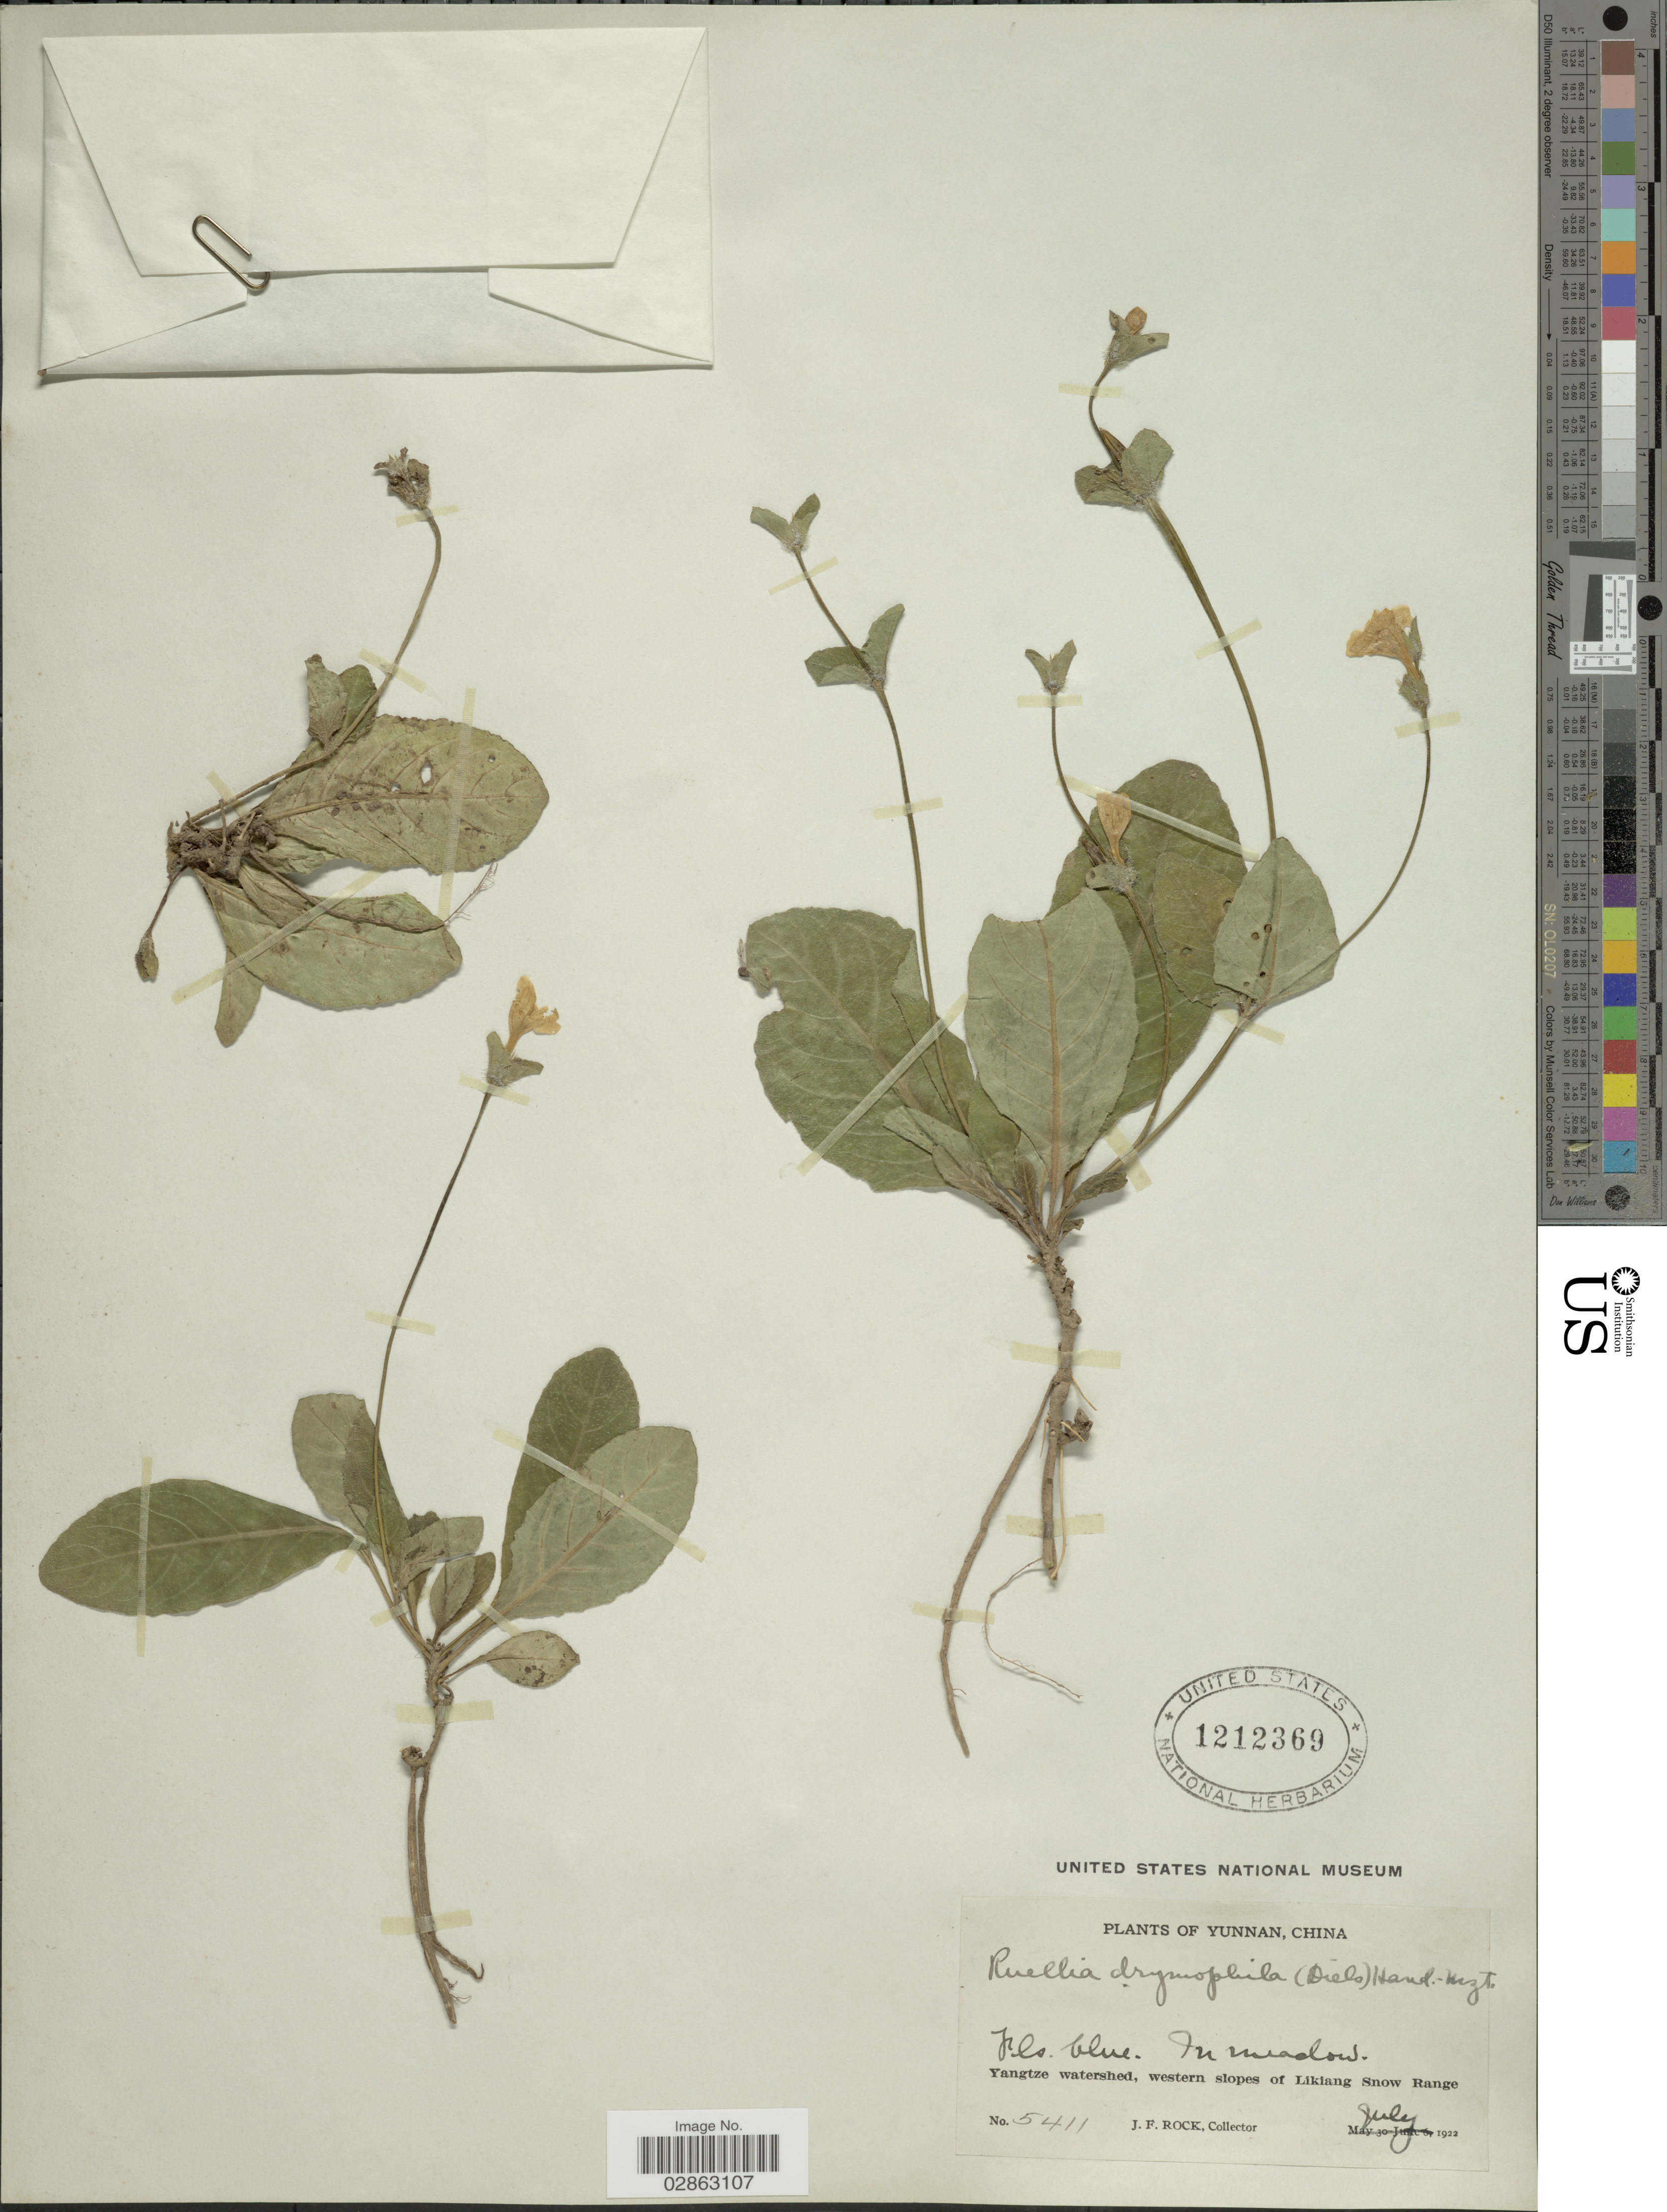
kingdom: Plantae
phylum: Tracheophyta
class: Magnoliopsida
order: Lamiales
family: Acanthaceae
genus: Ruellia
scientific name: Ruellia drymophila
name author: (Diels) Hand.-Mazz.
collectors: J. Rock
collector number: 5411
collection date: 1922-07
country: China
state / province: Yunnan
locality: Yangtze watershed. western slopes of Likiang Snow Range.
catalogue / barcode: US 1212369